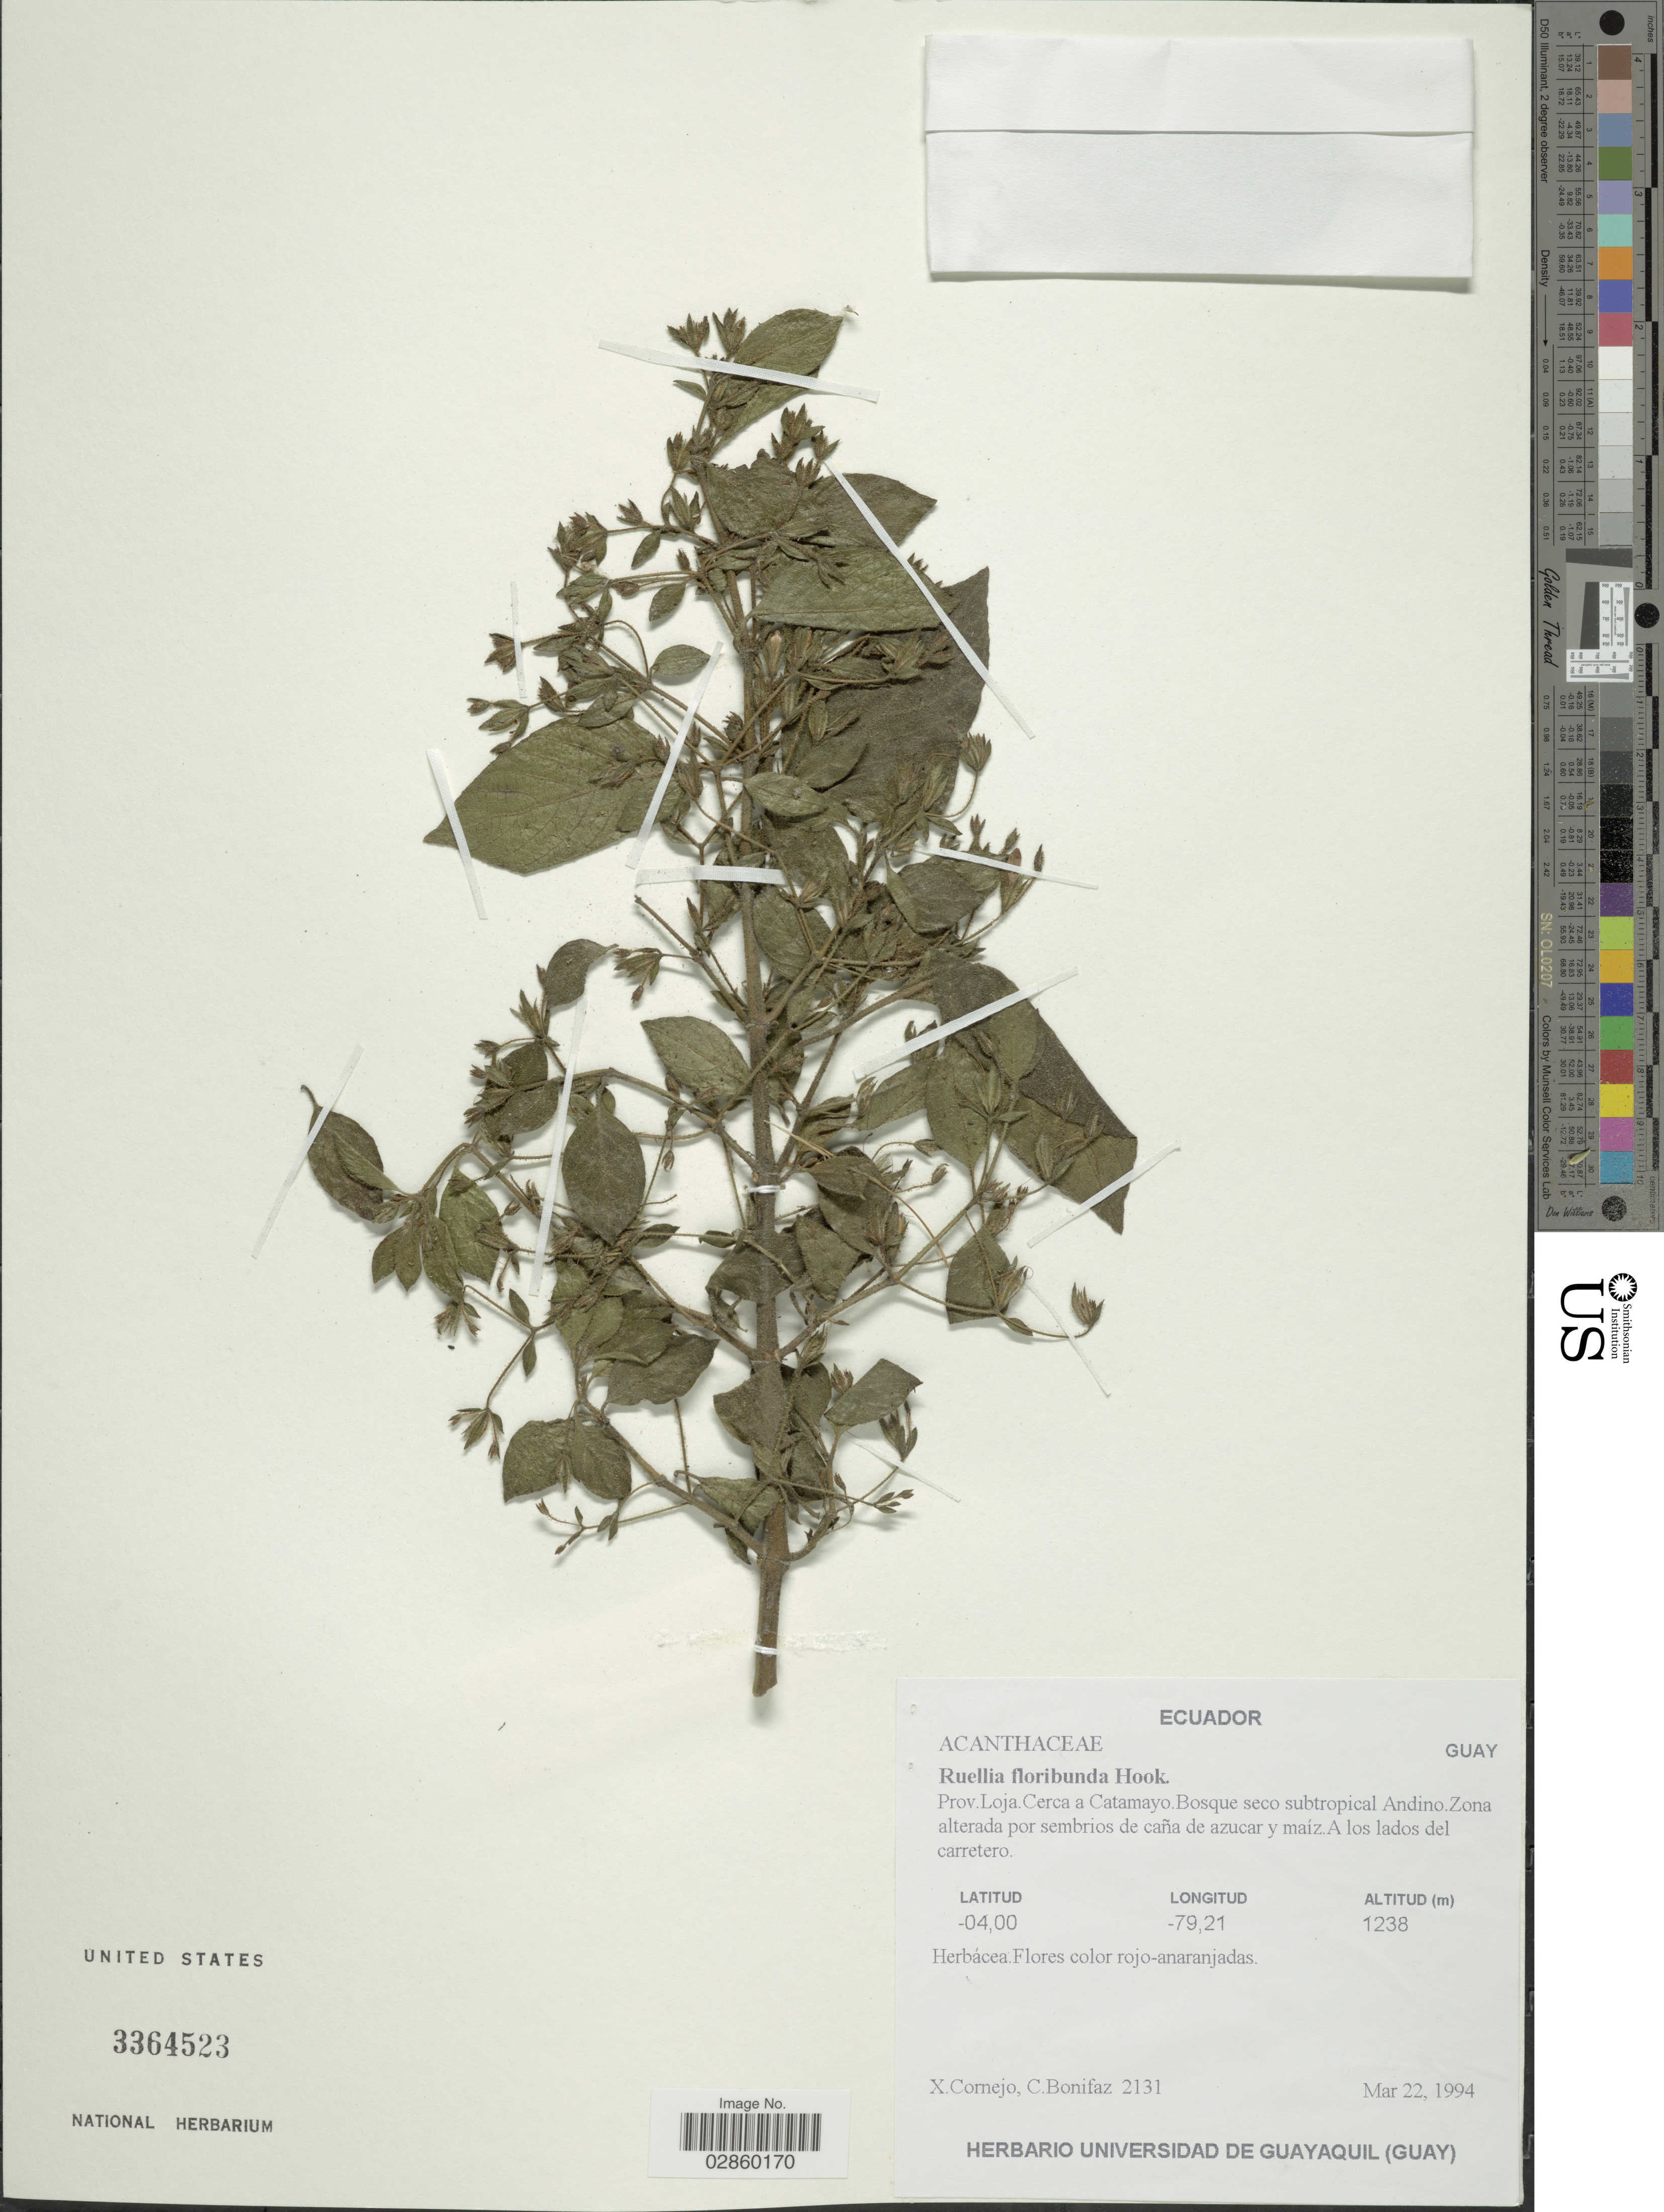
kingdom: Plantae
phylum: Tracheophyta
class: Magnoliopsida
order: Lamiales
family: Acanthaceae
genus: Ruellia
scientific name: Ruellia floribunda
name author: Hook.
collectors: X. F. Cornejo & C. Bonifaz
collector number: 2131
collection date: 1994-03-22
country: Ecuador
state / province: Loja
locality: Cerca a Catamayo, Bosque seco subtropical Andino, Zona alterada por sembrios de caña de azucar y maíz, A los lados del carretero.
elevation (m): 1238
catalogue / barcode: US 3364523